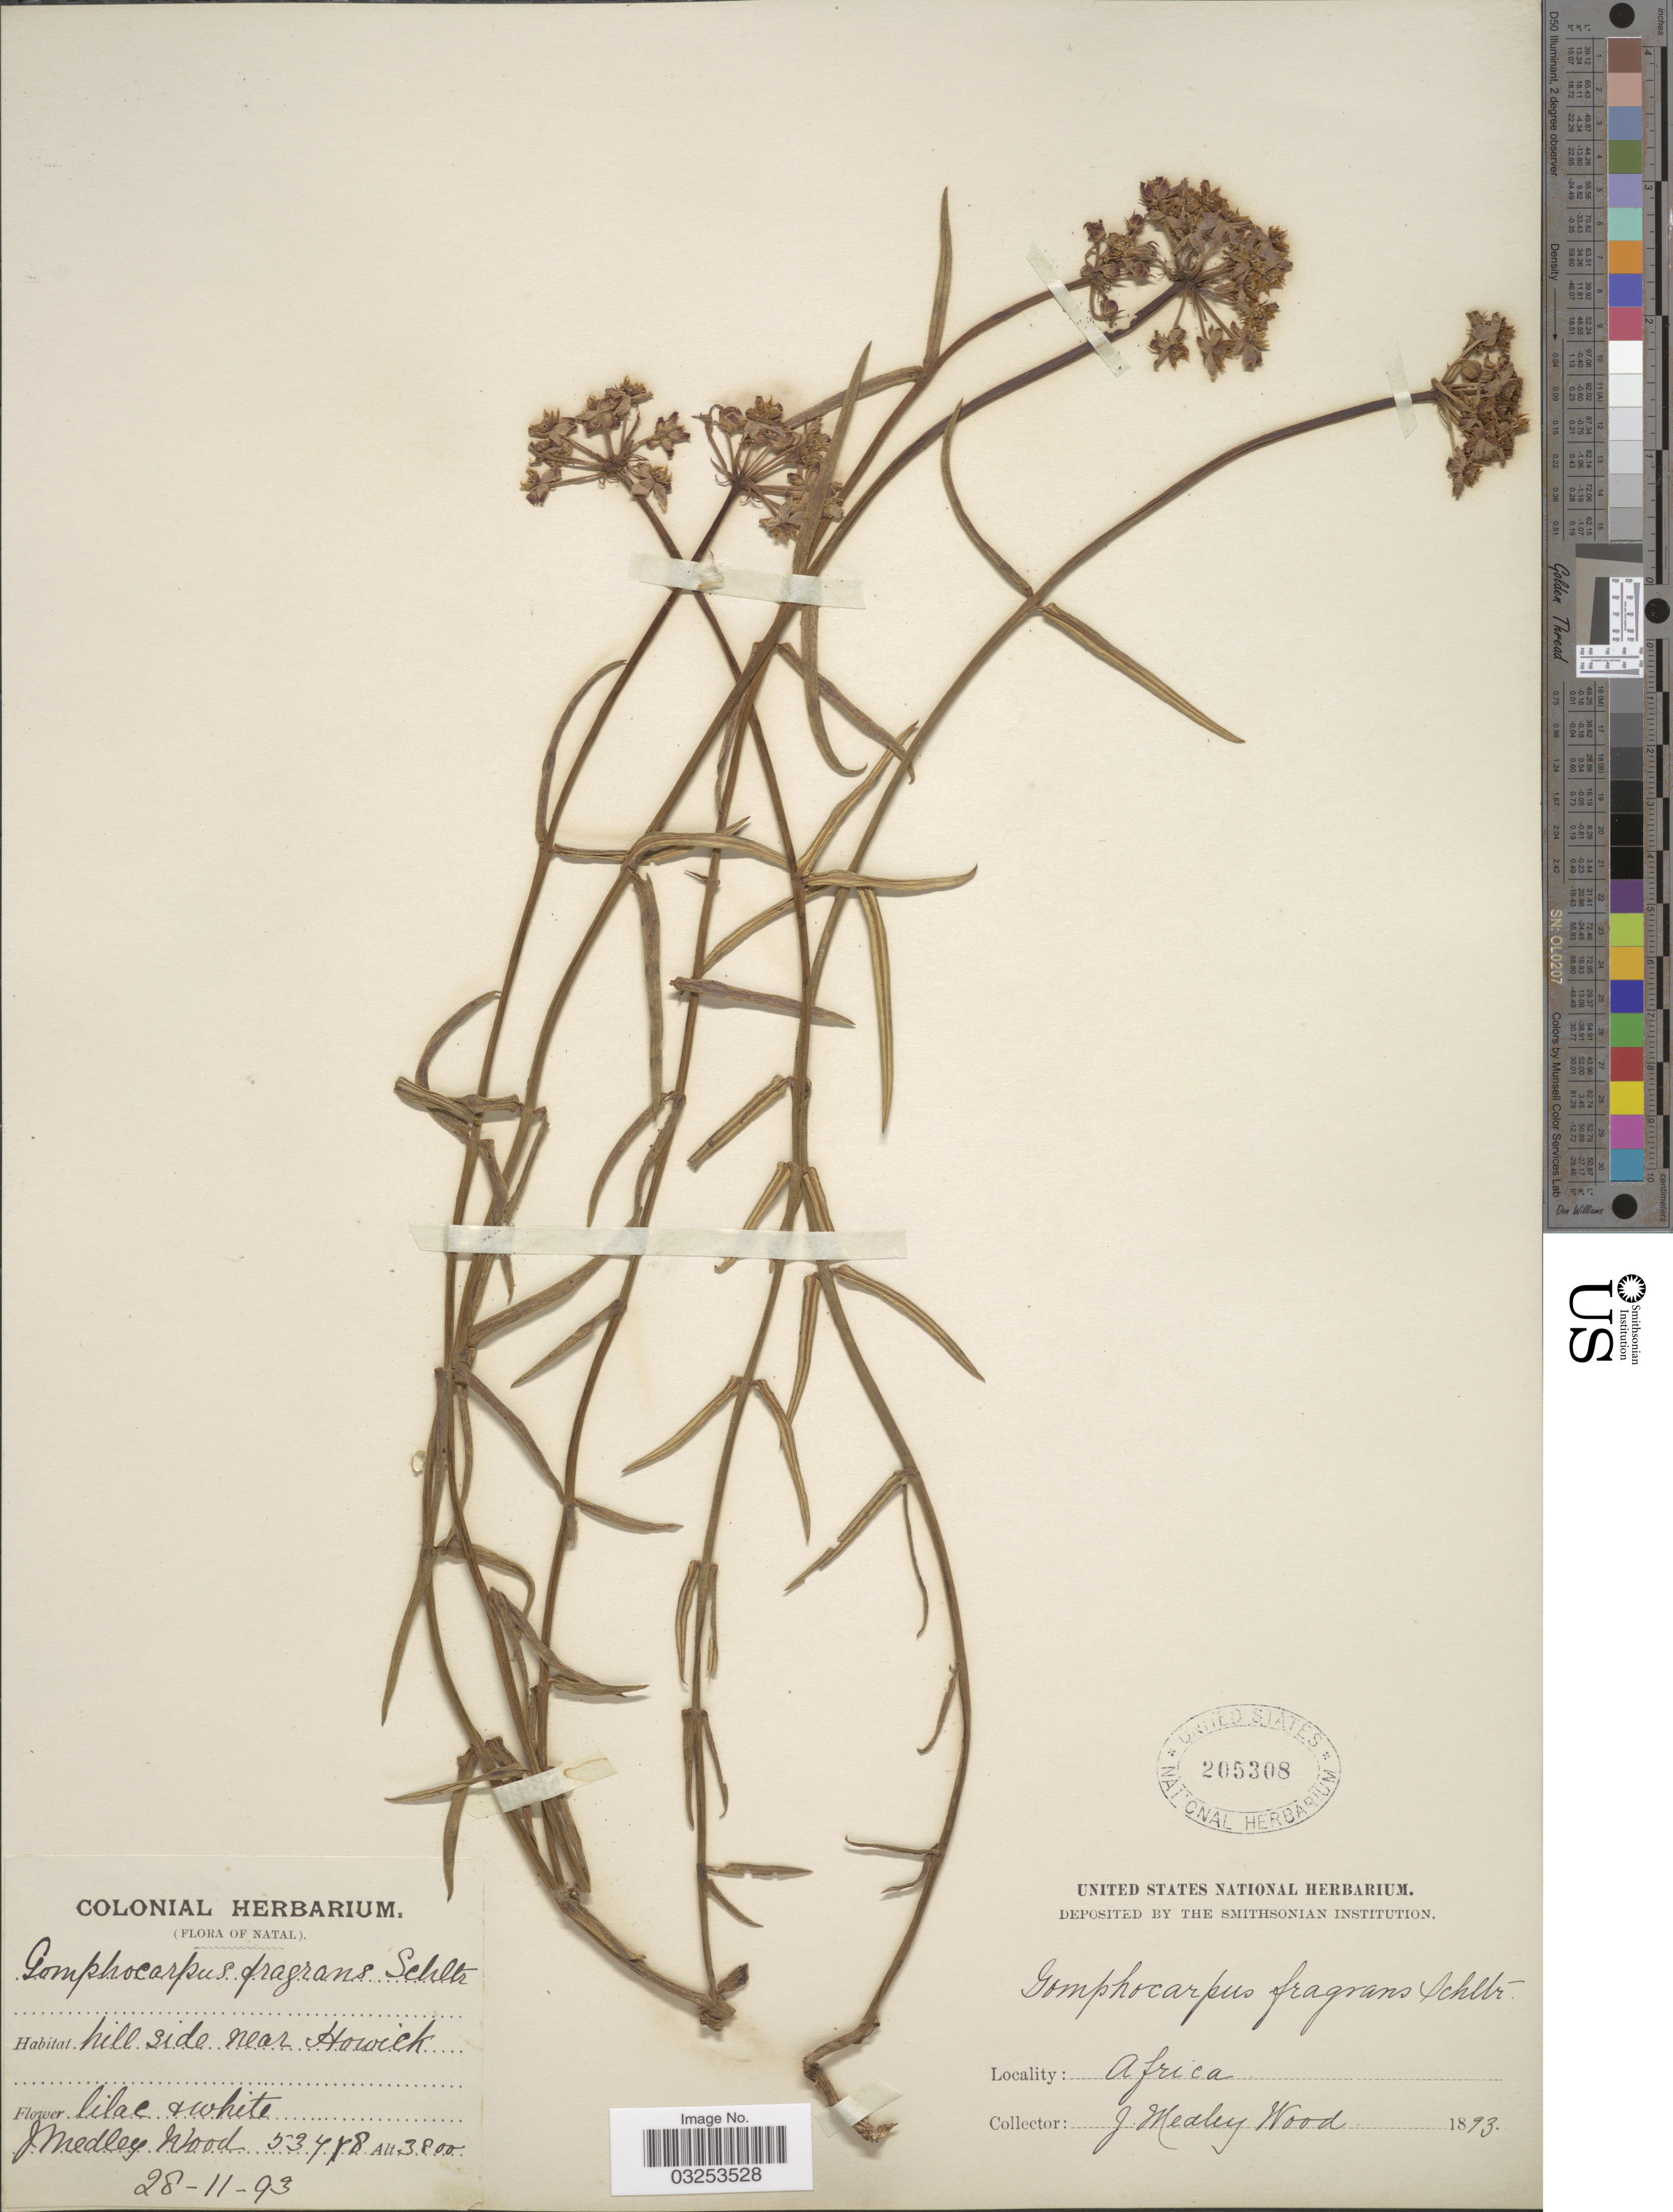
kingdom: Plantae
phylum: Tracheophyta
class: Magnoliopsida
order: Gentianales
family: Apocynaceae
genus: Gomphocarpus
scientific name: Gomphocarpus fragrans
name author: Schltr.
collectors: J. Medley Wood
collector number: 53478*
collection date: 1893-11-28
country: South Africa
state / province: KwaZulu-Natal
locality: Natal, hillside near Howick.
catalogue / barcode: US 205308